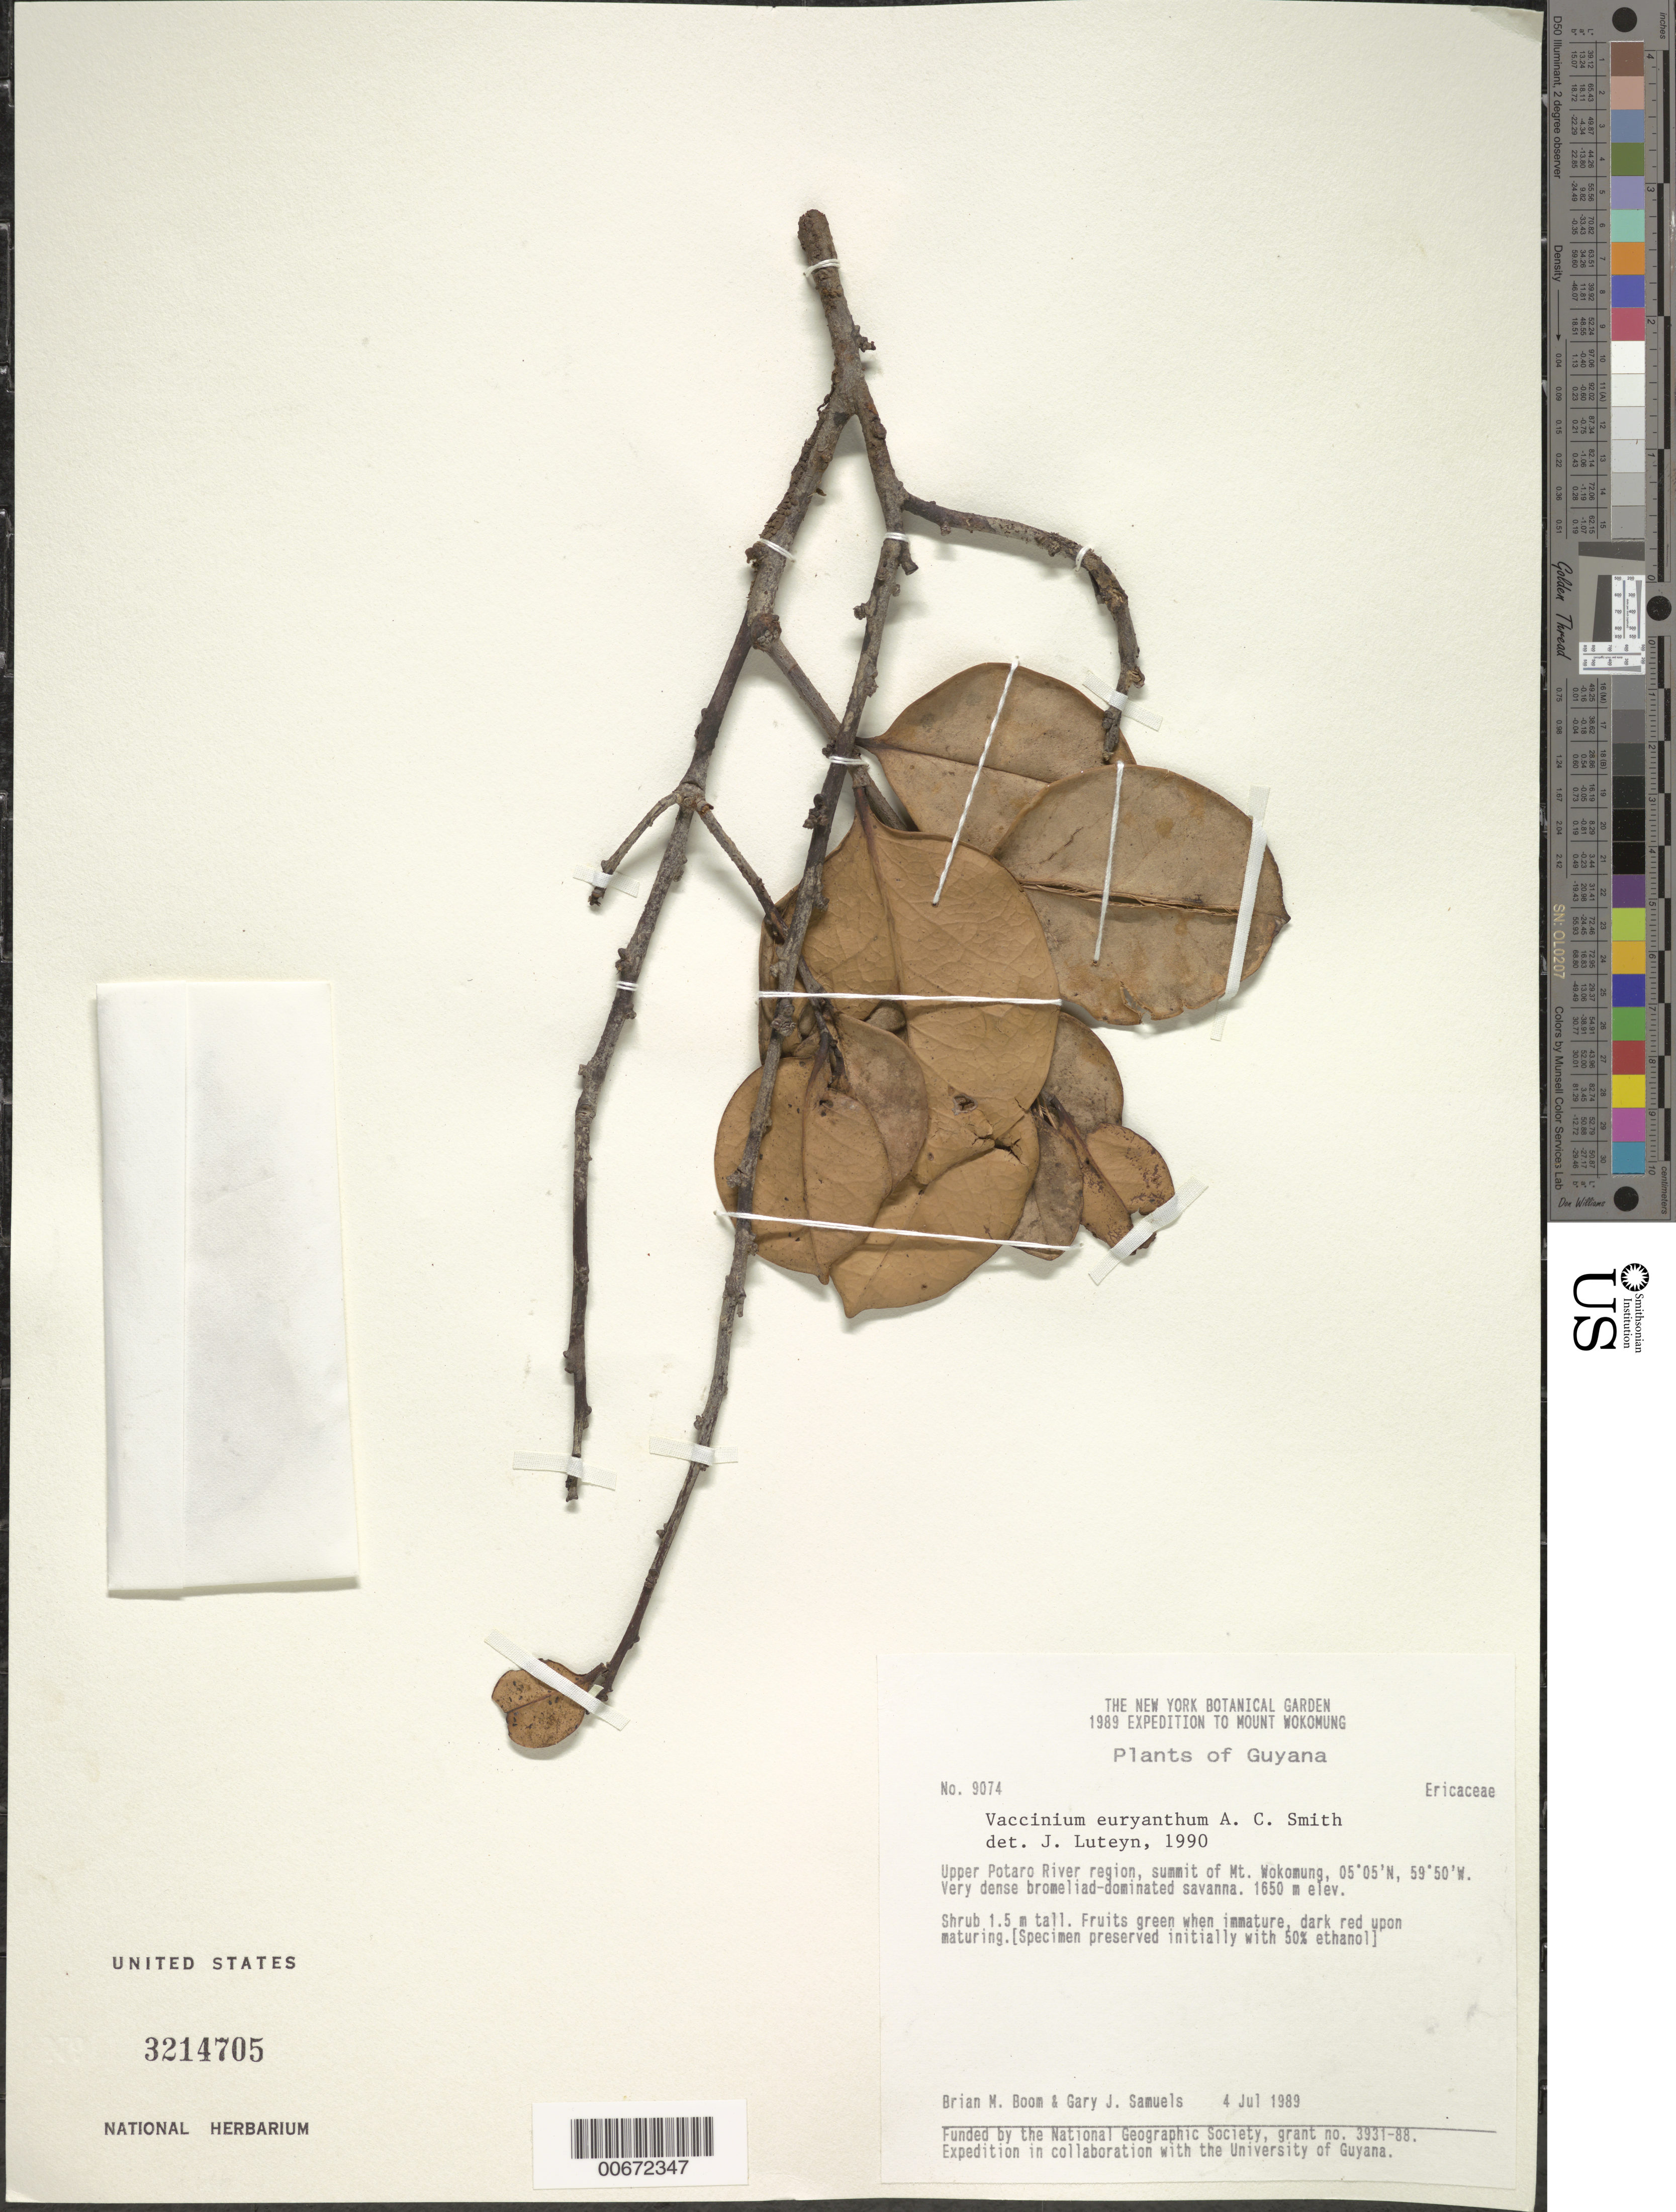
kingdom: Plantae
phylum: Tracheophyta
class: Magnoliopsida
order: Ericales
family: Ericaceae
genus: Vaccinium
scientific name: Vaccinium euryanthum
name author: A.C. Sm.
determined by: Luteyn, J. L.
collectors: B. M. Boom & G. Samuels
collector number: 9074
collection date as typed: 4-Jul-89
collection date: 1989-07-04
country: Guyana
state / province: Potaro-Siparuni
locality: Mt. Wokomung, summit, upper Potaro R.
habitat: Very dense bromeliad dominated savanna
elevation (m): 1650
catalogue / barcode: US 3214705